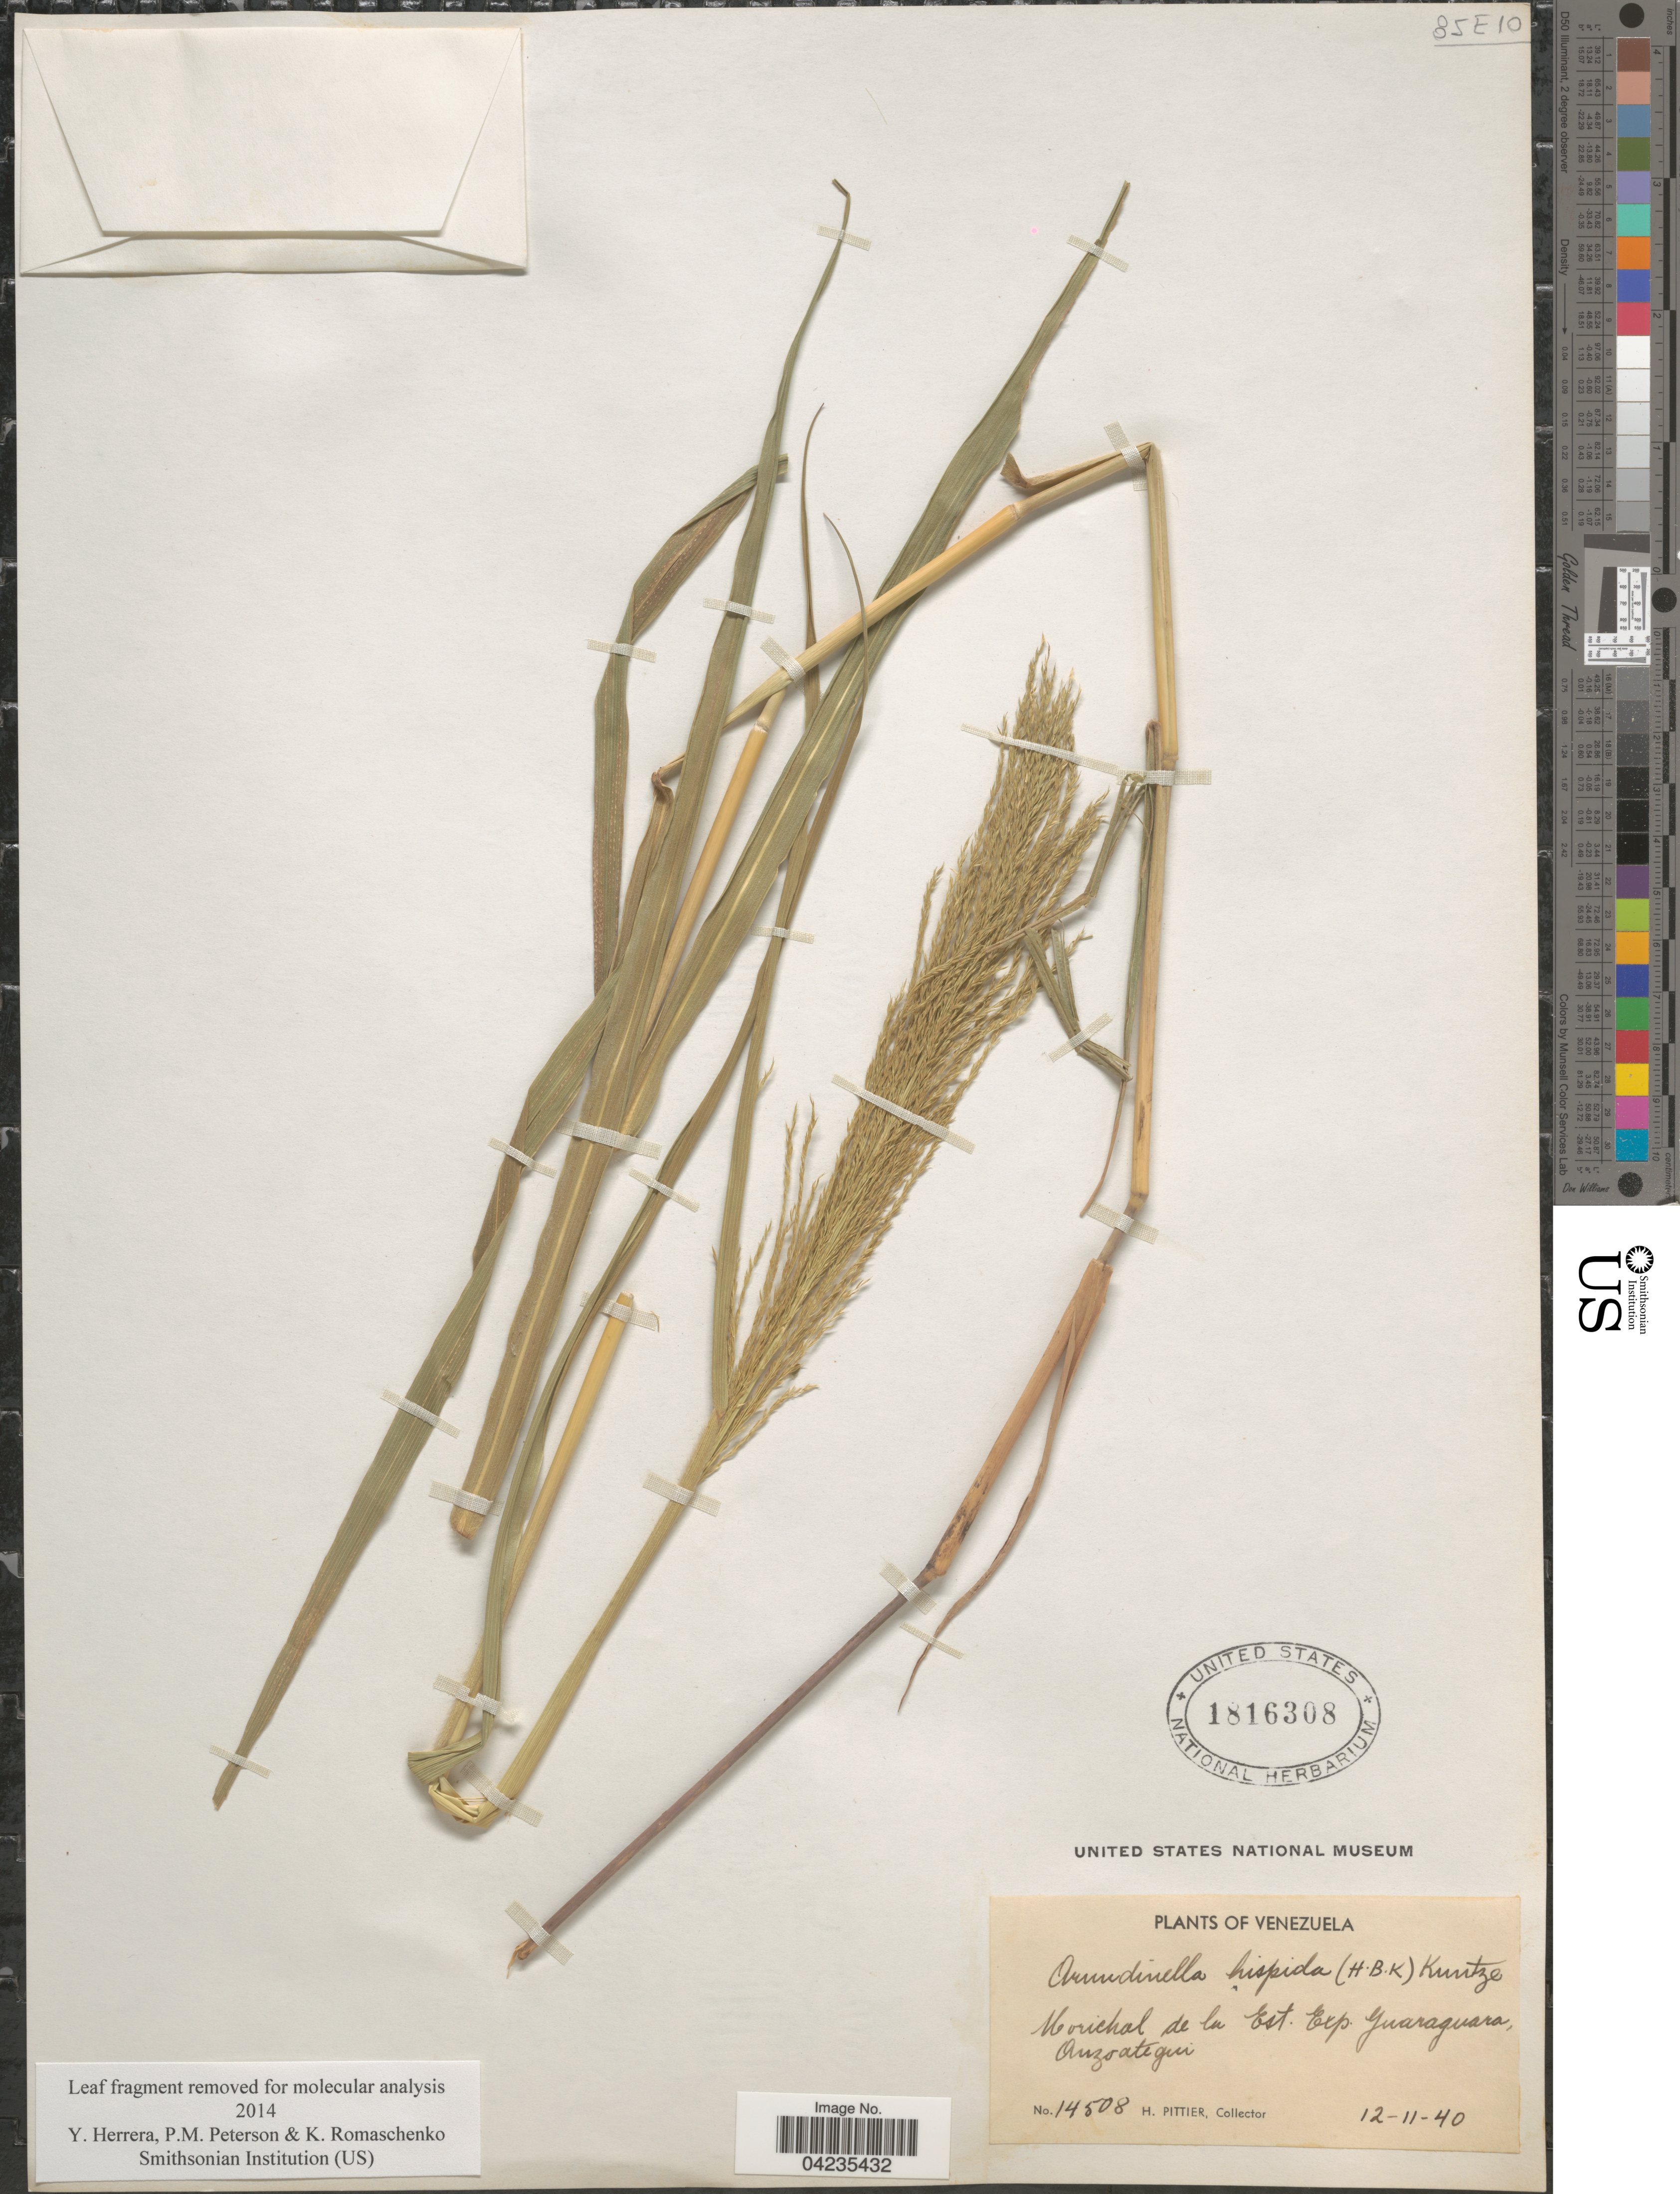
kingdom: Plantae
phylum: Tracheophyta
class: Liliopsida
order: Poales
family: Poaceae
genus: Arundinella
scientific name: Arundinella hispida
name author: (Humb. & Bonpl. ex Willd.) Kuntze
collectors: H. F. Pittier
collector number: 14508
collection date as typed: Transcribed d/m/y: 12/11/40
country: Venezuela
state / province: Anzoategui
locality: Morichal de la Est. Exp. Guaraguara.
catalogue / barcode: US 1816308